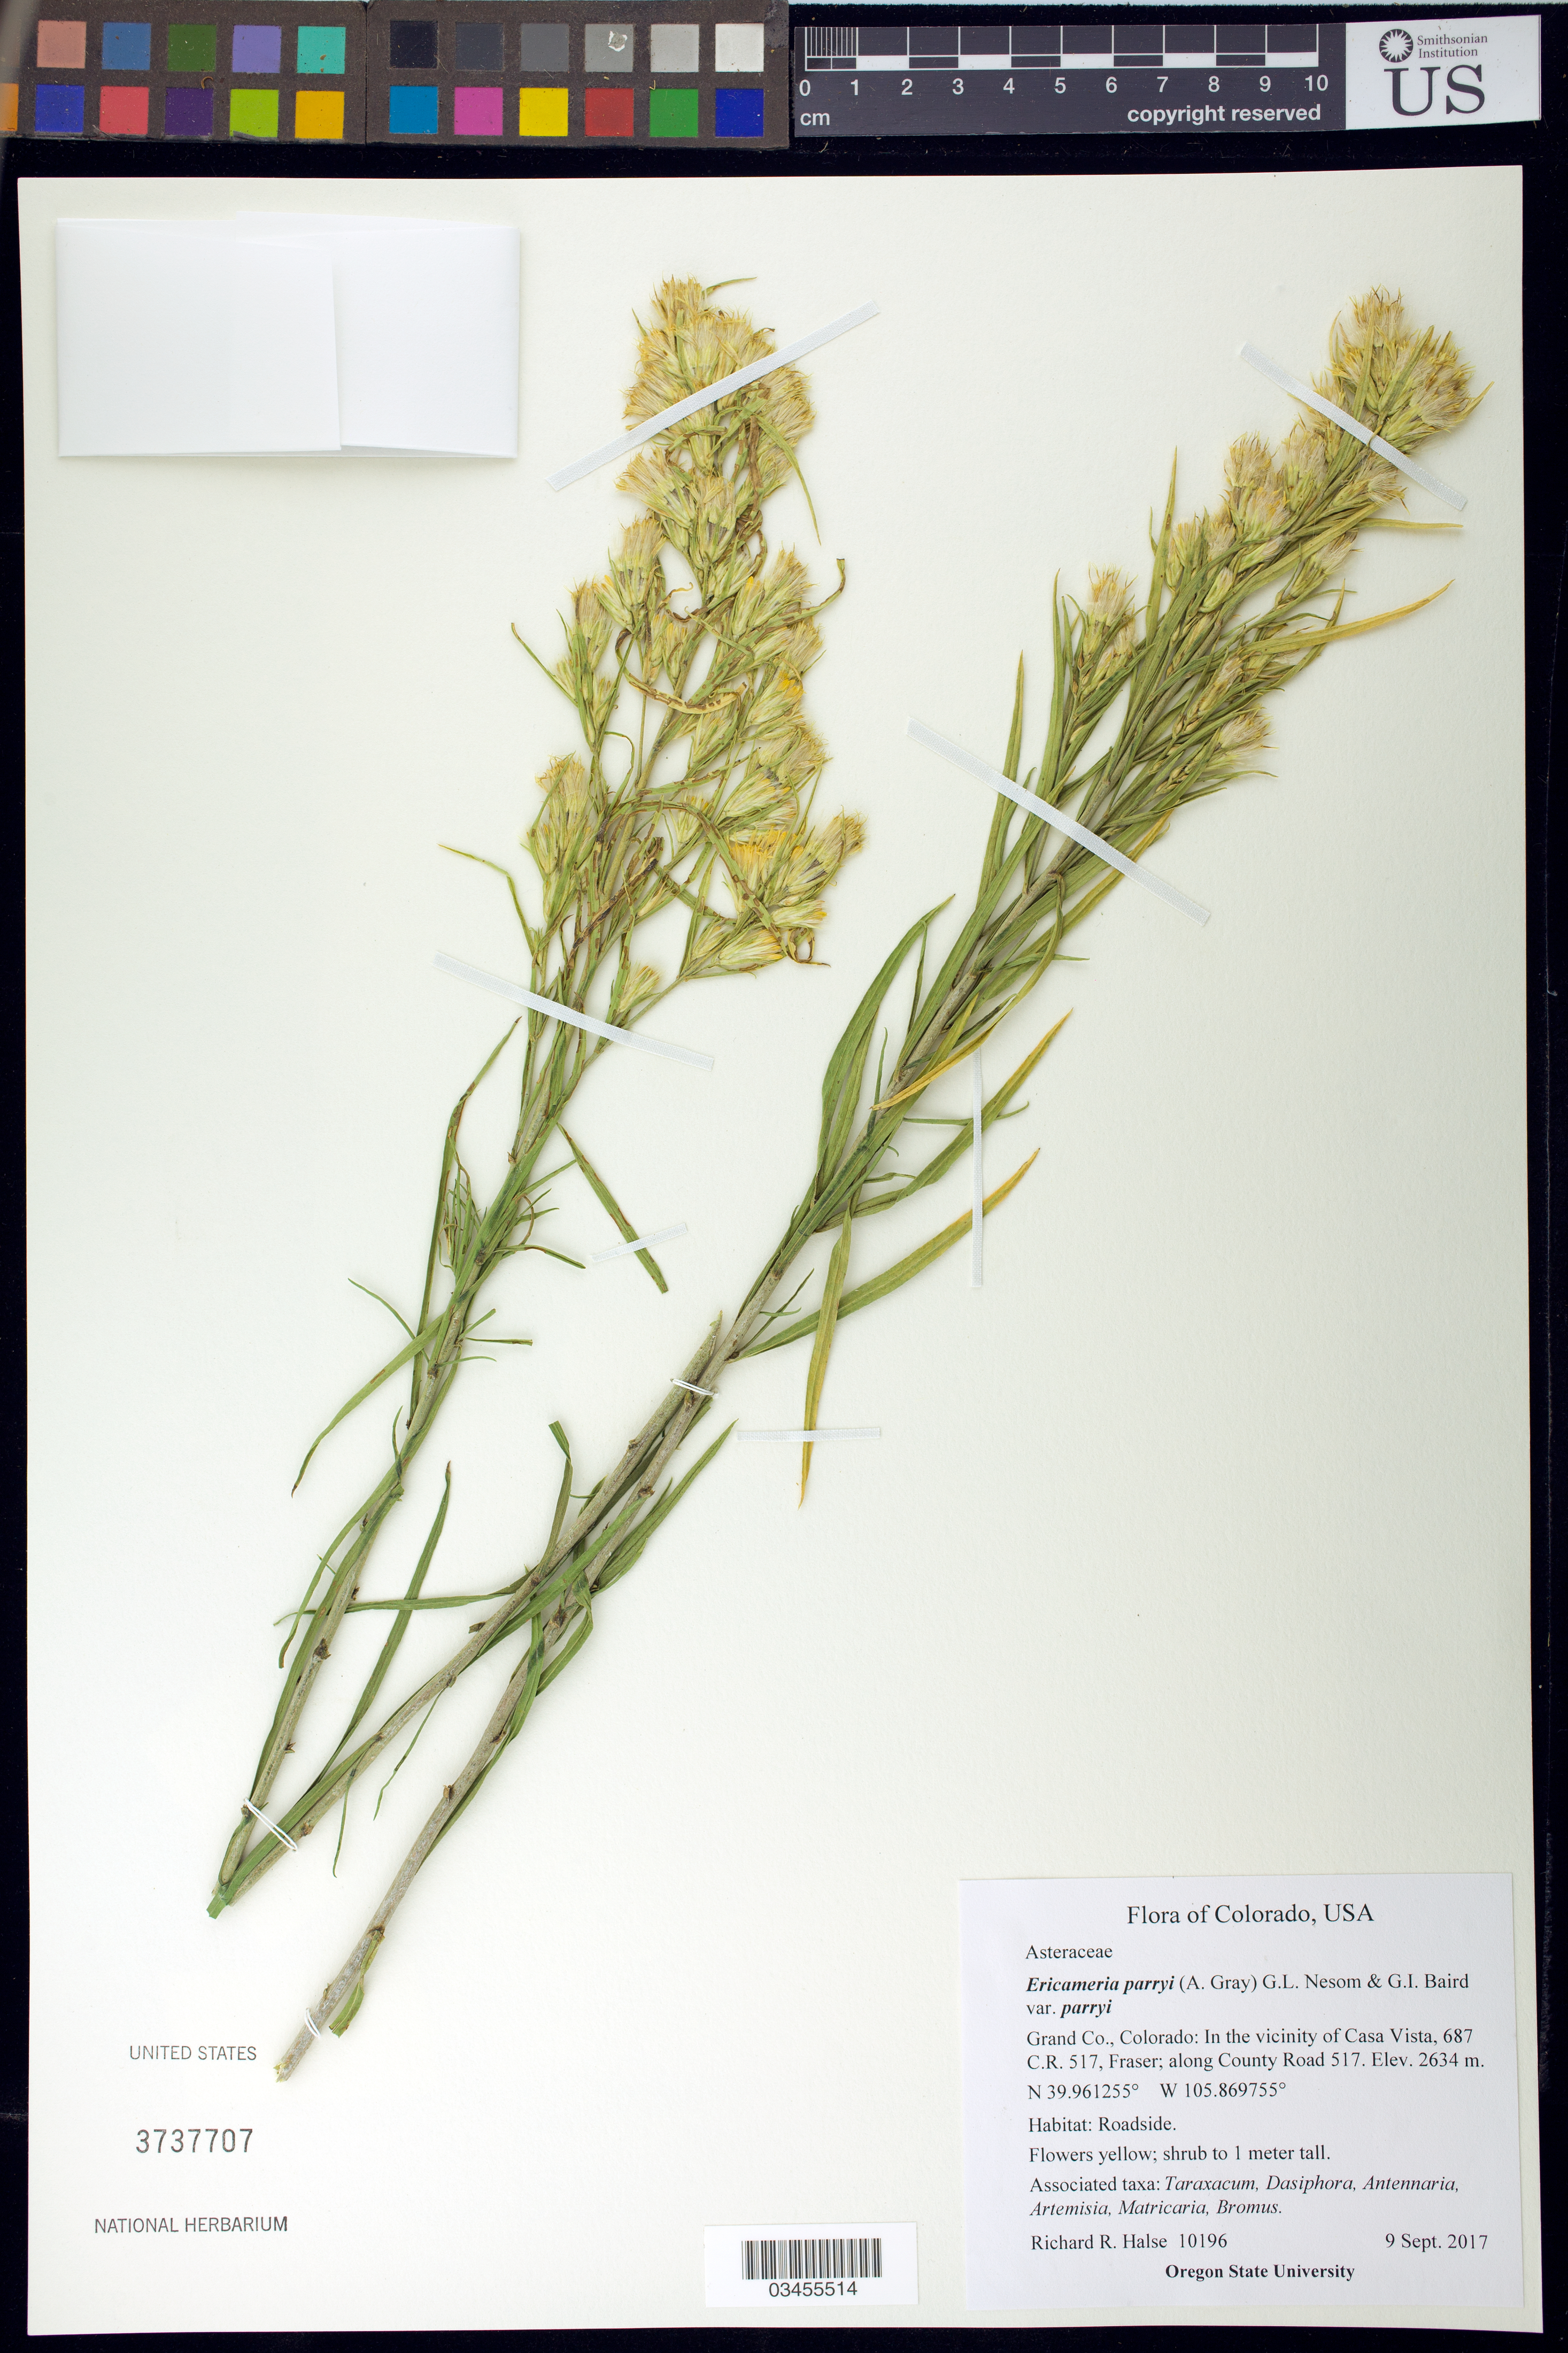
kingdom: Plantae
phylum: Tracheophyta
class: Magnoliopsida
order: Asterales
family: Asteraceae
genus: Ericameria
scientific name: Ericameria parryi var. parryi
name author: (A. Gray) G.L. Nesom & G.I. Baird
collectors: R. Halse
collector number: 10196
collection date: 2017-09-09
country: United States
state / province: Colorado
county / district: Grand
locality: In the vicinity of Casa Vista, 687 C.R. 517, Fraser; along County Road 517.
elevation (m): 2634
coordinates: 39.961255 N, 105.869755 W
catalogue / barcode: US 3737707